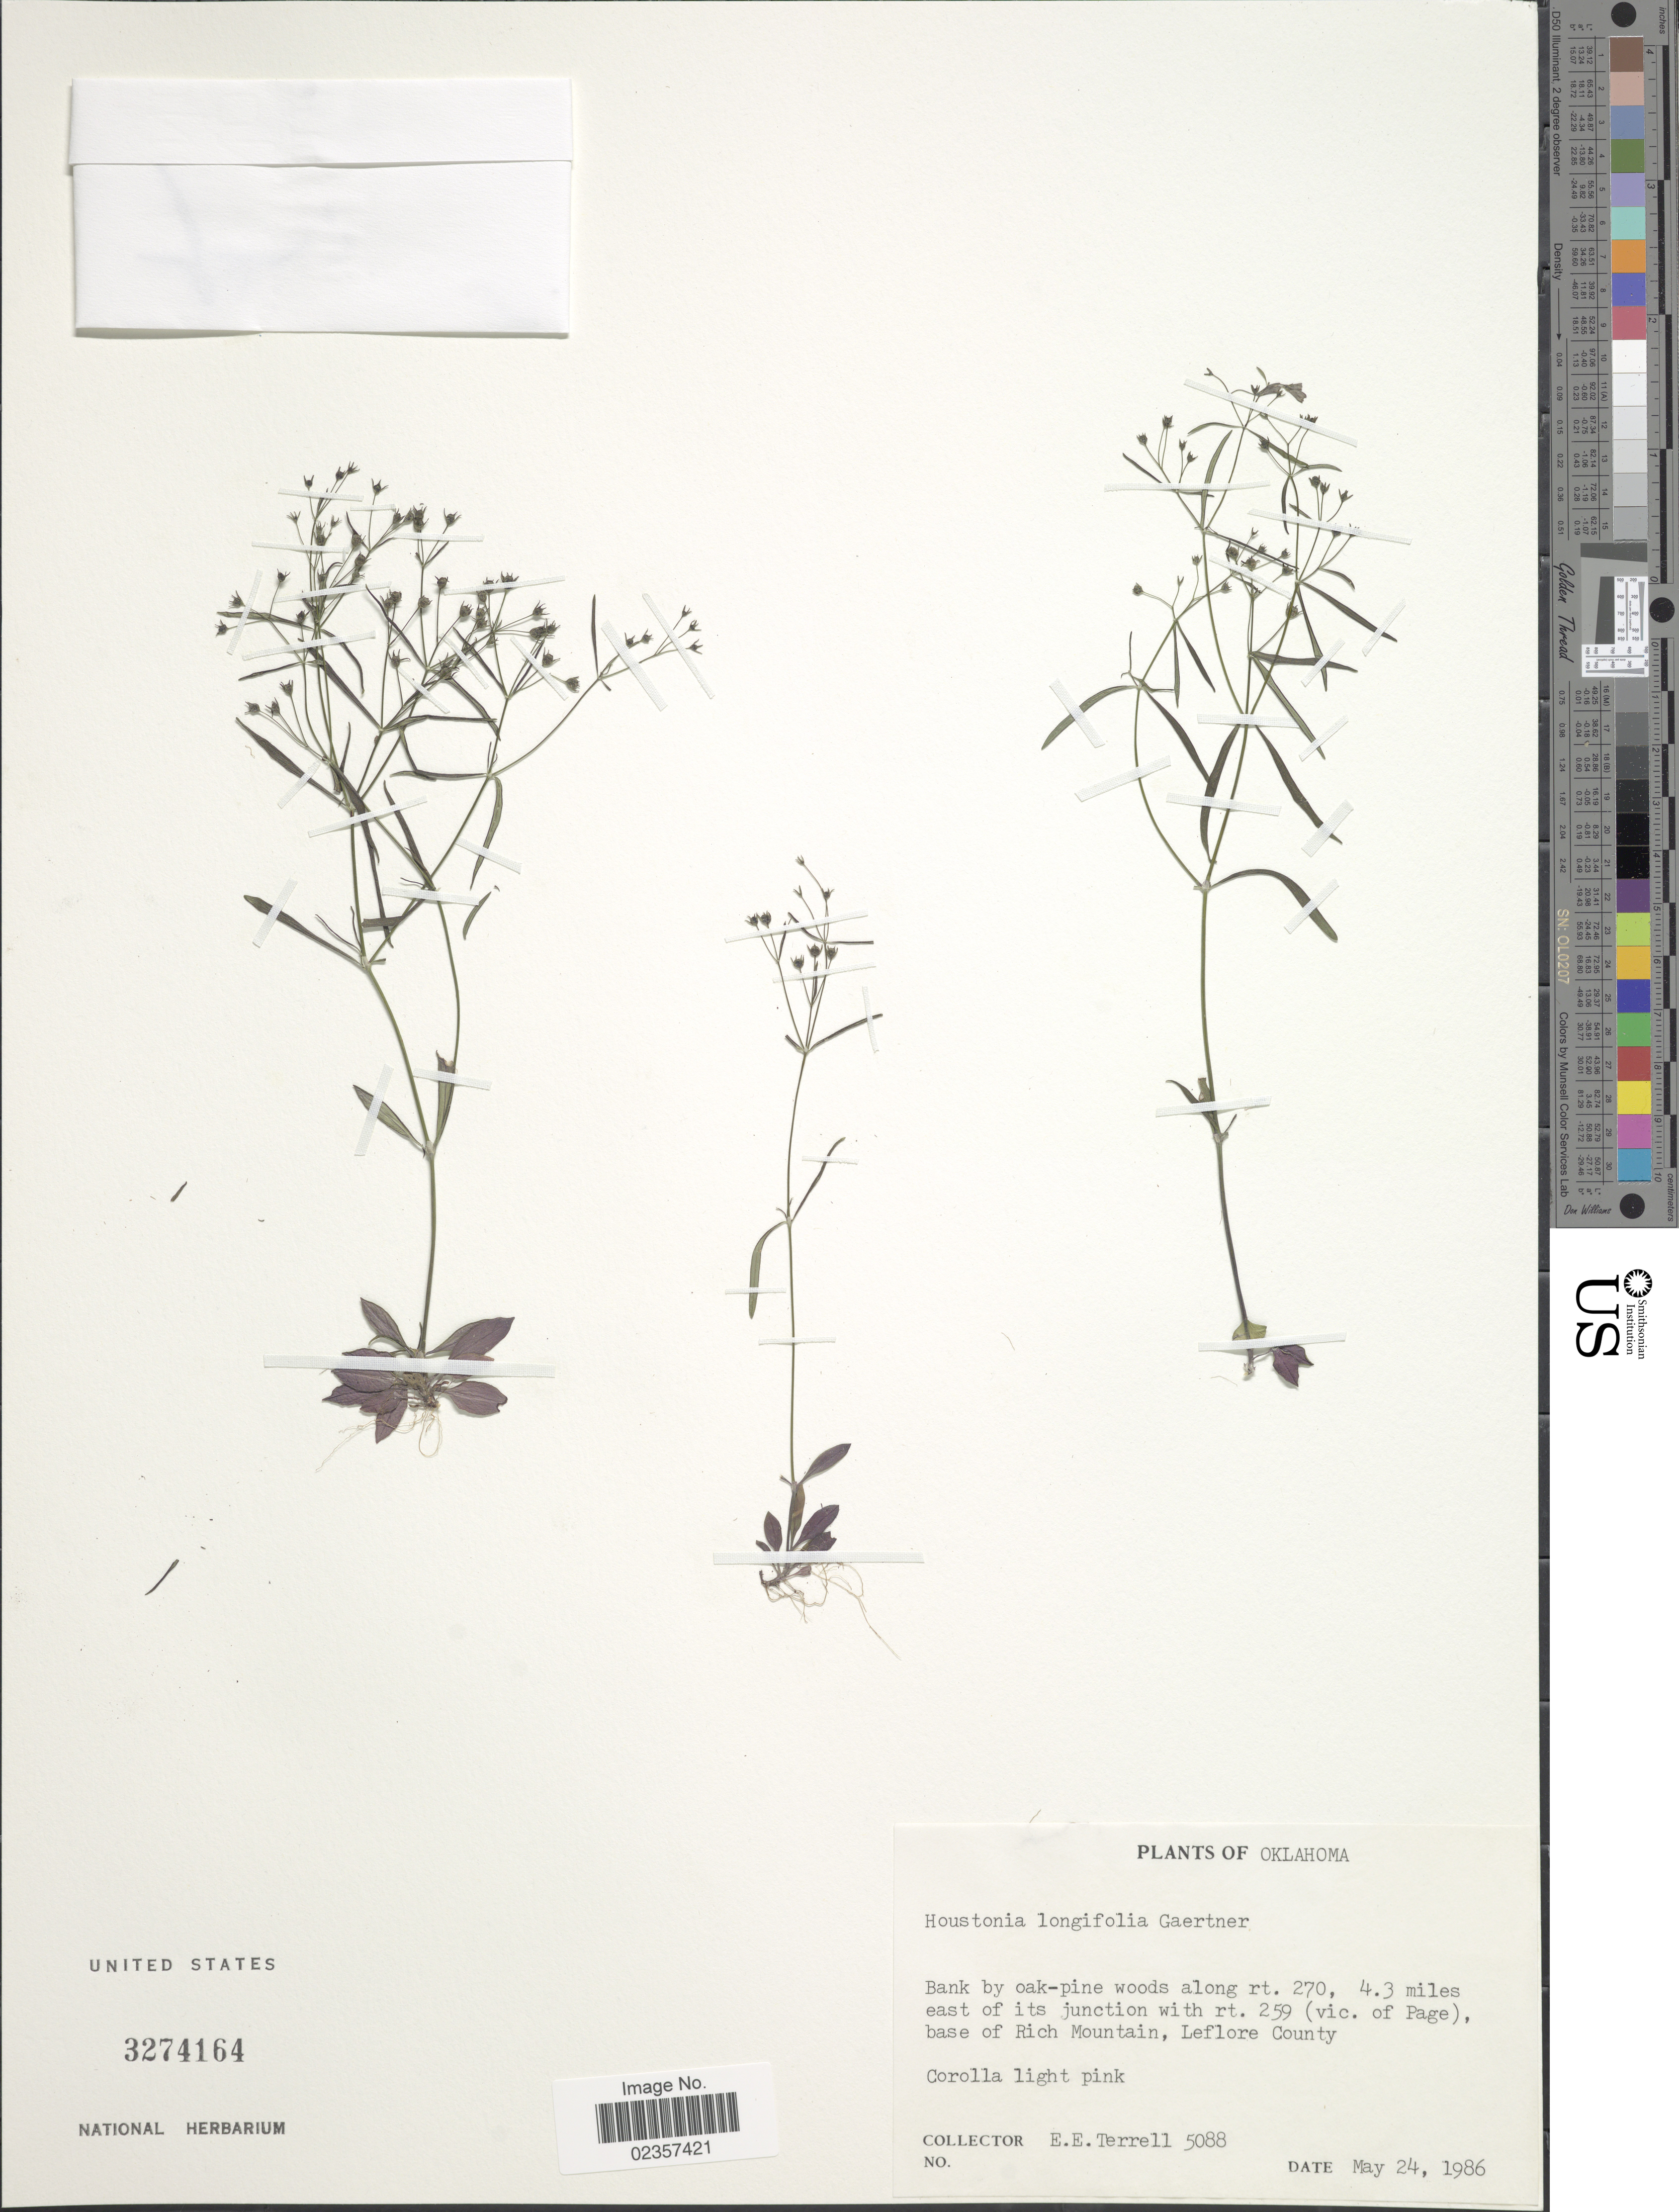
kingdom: Plantae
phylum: Tracheophyta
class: Magnoliopsida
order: Gentianales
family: Rubiaceae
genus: Houstonia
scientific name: Houstonia longifolia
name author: Gaertn.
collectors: E. E. Terrell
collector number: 5088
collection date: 1986-05-24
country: United States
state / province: Oklahoma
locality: Bank by oak-pine woods along rt. 270, 4.3 miles east of its junction with rt. 259 ( vic. of Page), base of Rich Mountain, Leflore County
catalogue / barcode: US 3274164